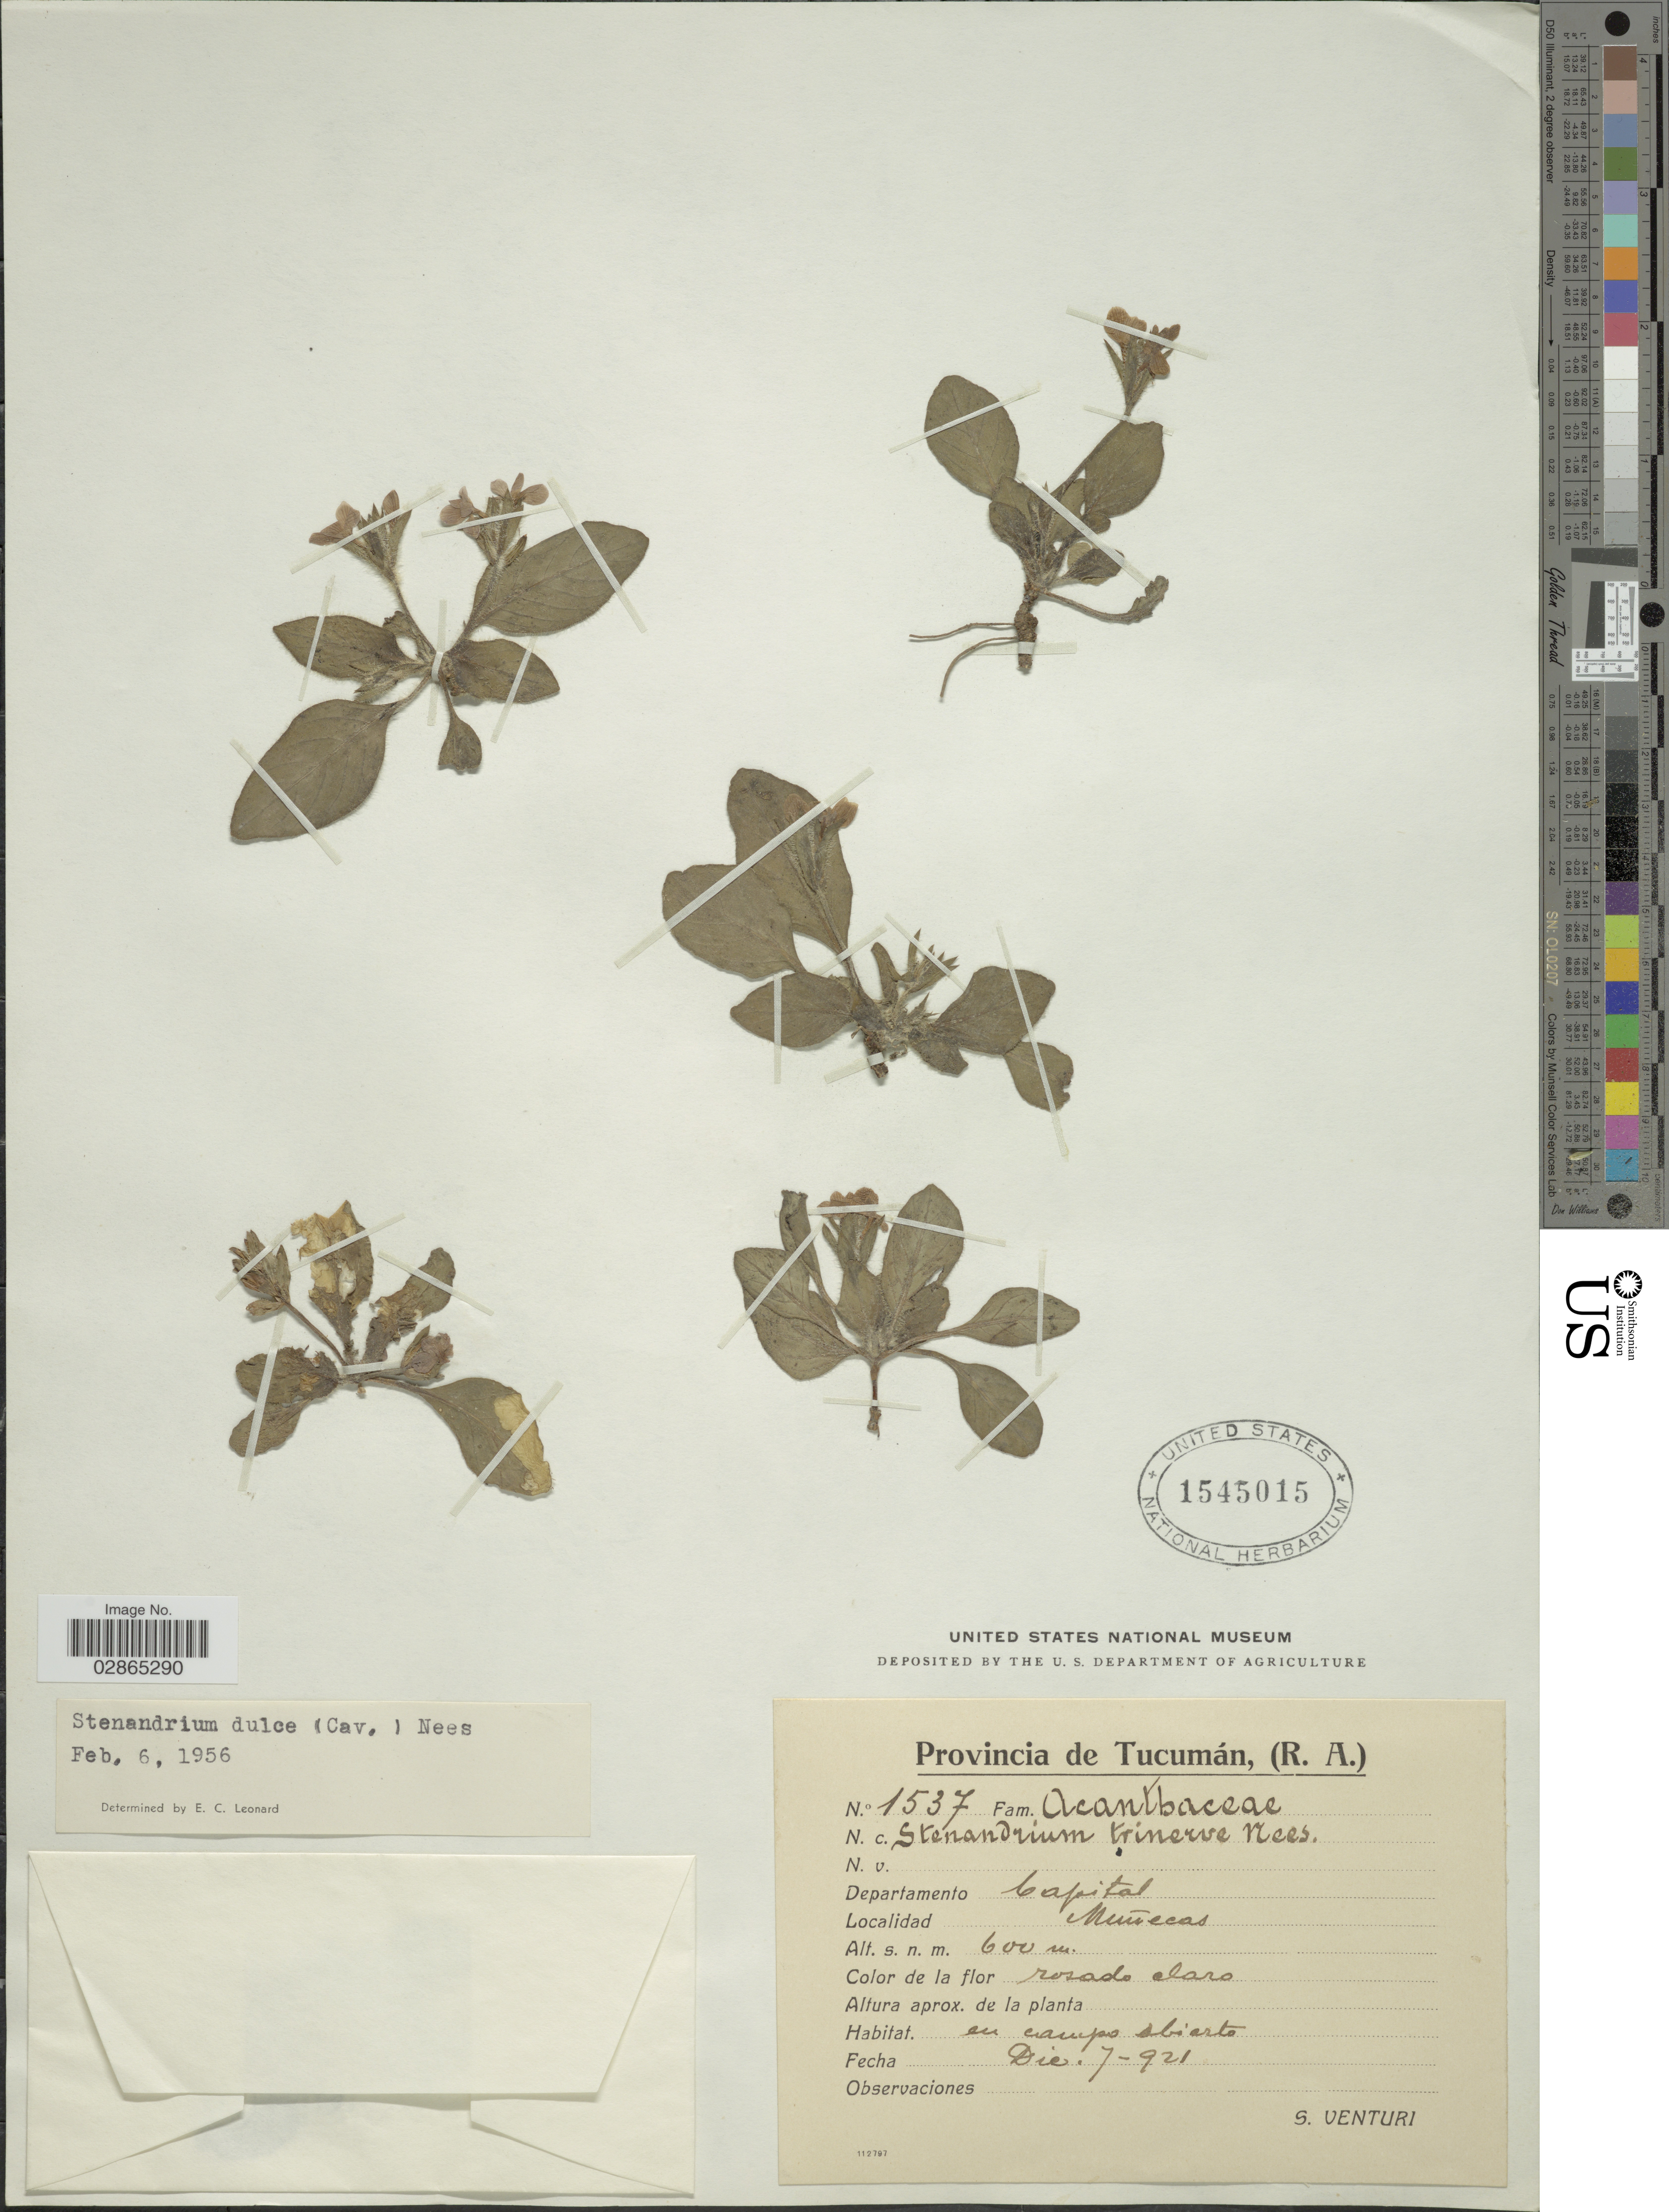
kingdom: Plantae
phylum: Tracheophyta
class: Magnoliopsida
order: Lamiales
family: Acanthaceae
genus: Stenandrium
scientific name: Stenandrium dulce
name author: (Cav.) Nees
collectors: S. Venturi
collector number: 1537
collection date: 1921-12-07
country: Argentina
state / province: Tucuman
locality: Departamento Capital, Munecas.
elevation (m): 600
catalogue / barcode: US 1545015